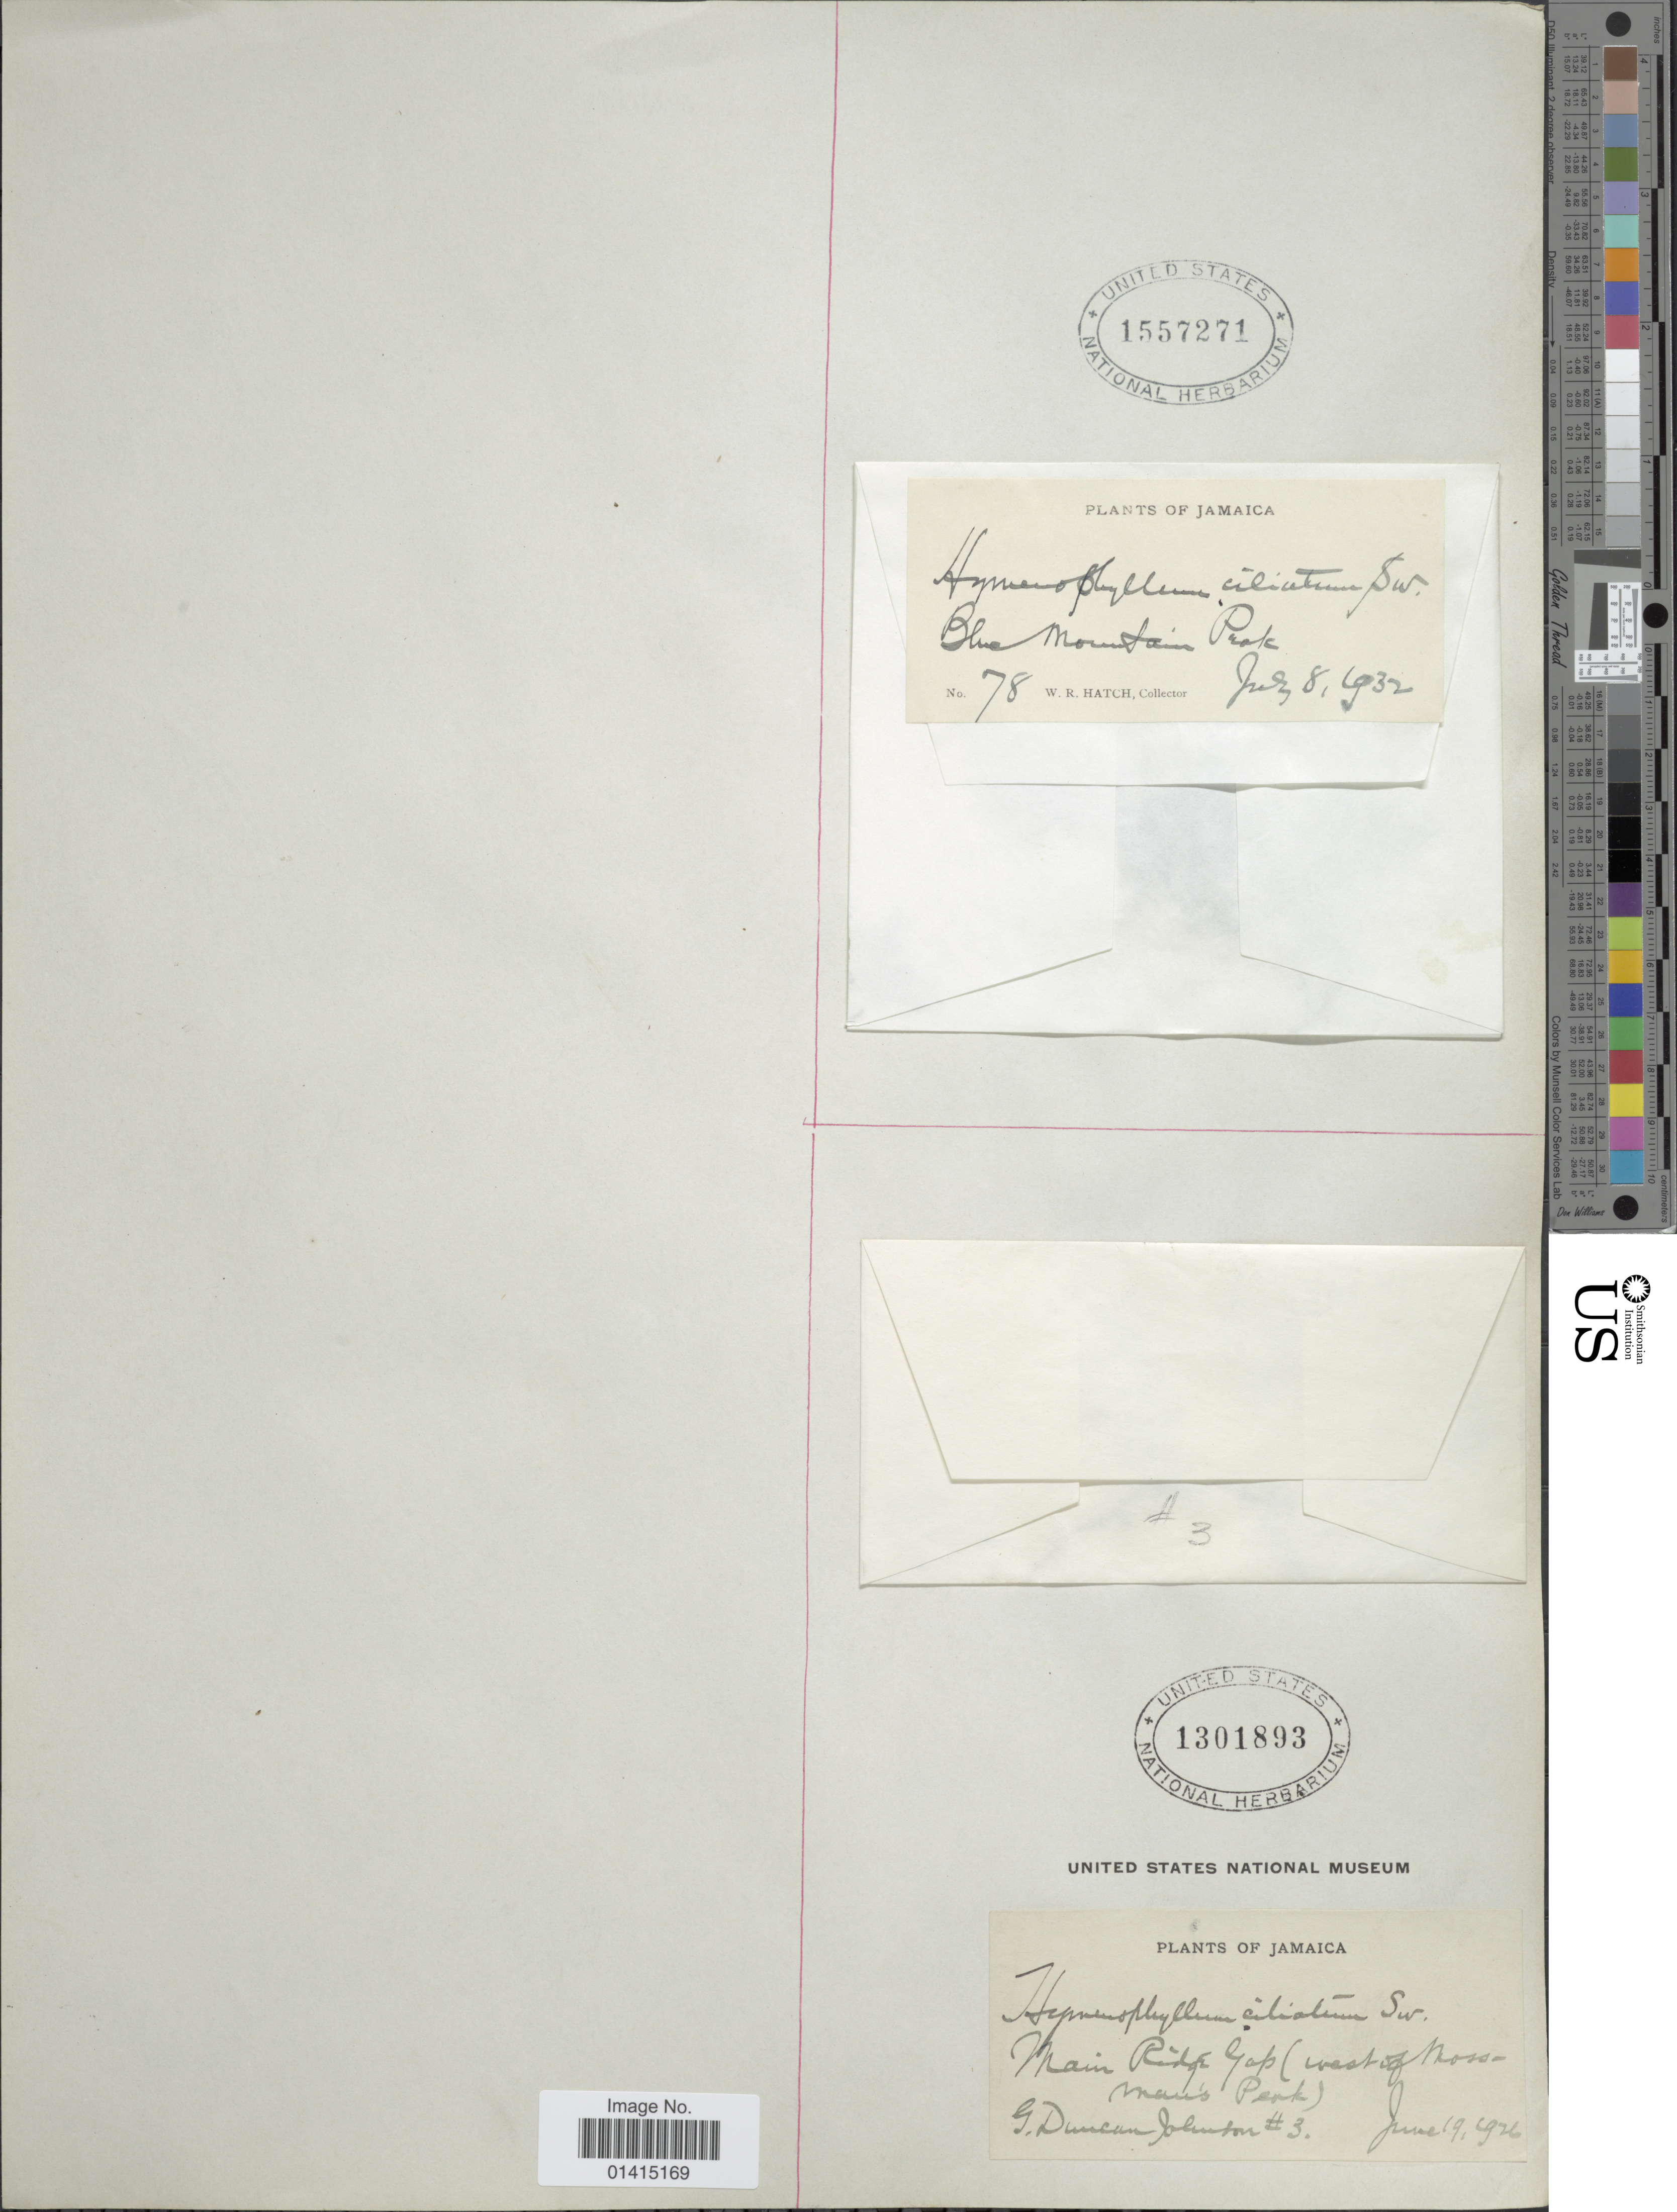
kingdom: Plantae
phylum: Tracheophyta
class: Polypodiopsida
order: Hymenophyllales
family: Hymenophyllaceae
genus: Hymenophyllum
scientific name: Hymenophyllum hirsutum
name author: (L.) Sw.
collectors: G. Johnson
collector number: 3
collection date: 1926-06-19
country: Jamaica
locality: Main ridge Gap(west of Moss-Maus Peak)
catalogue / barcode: US 1301893